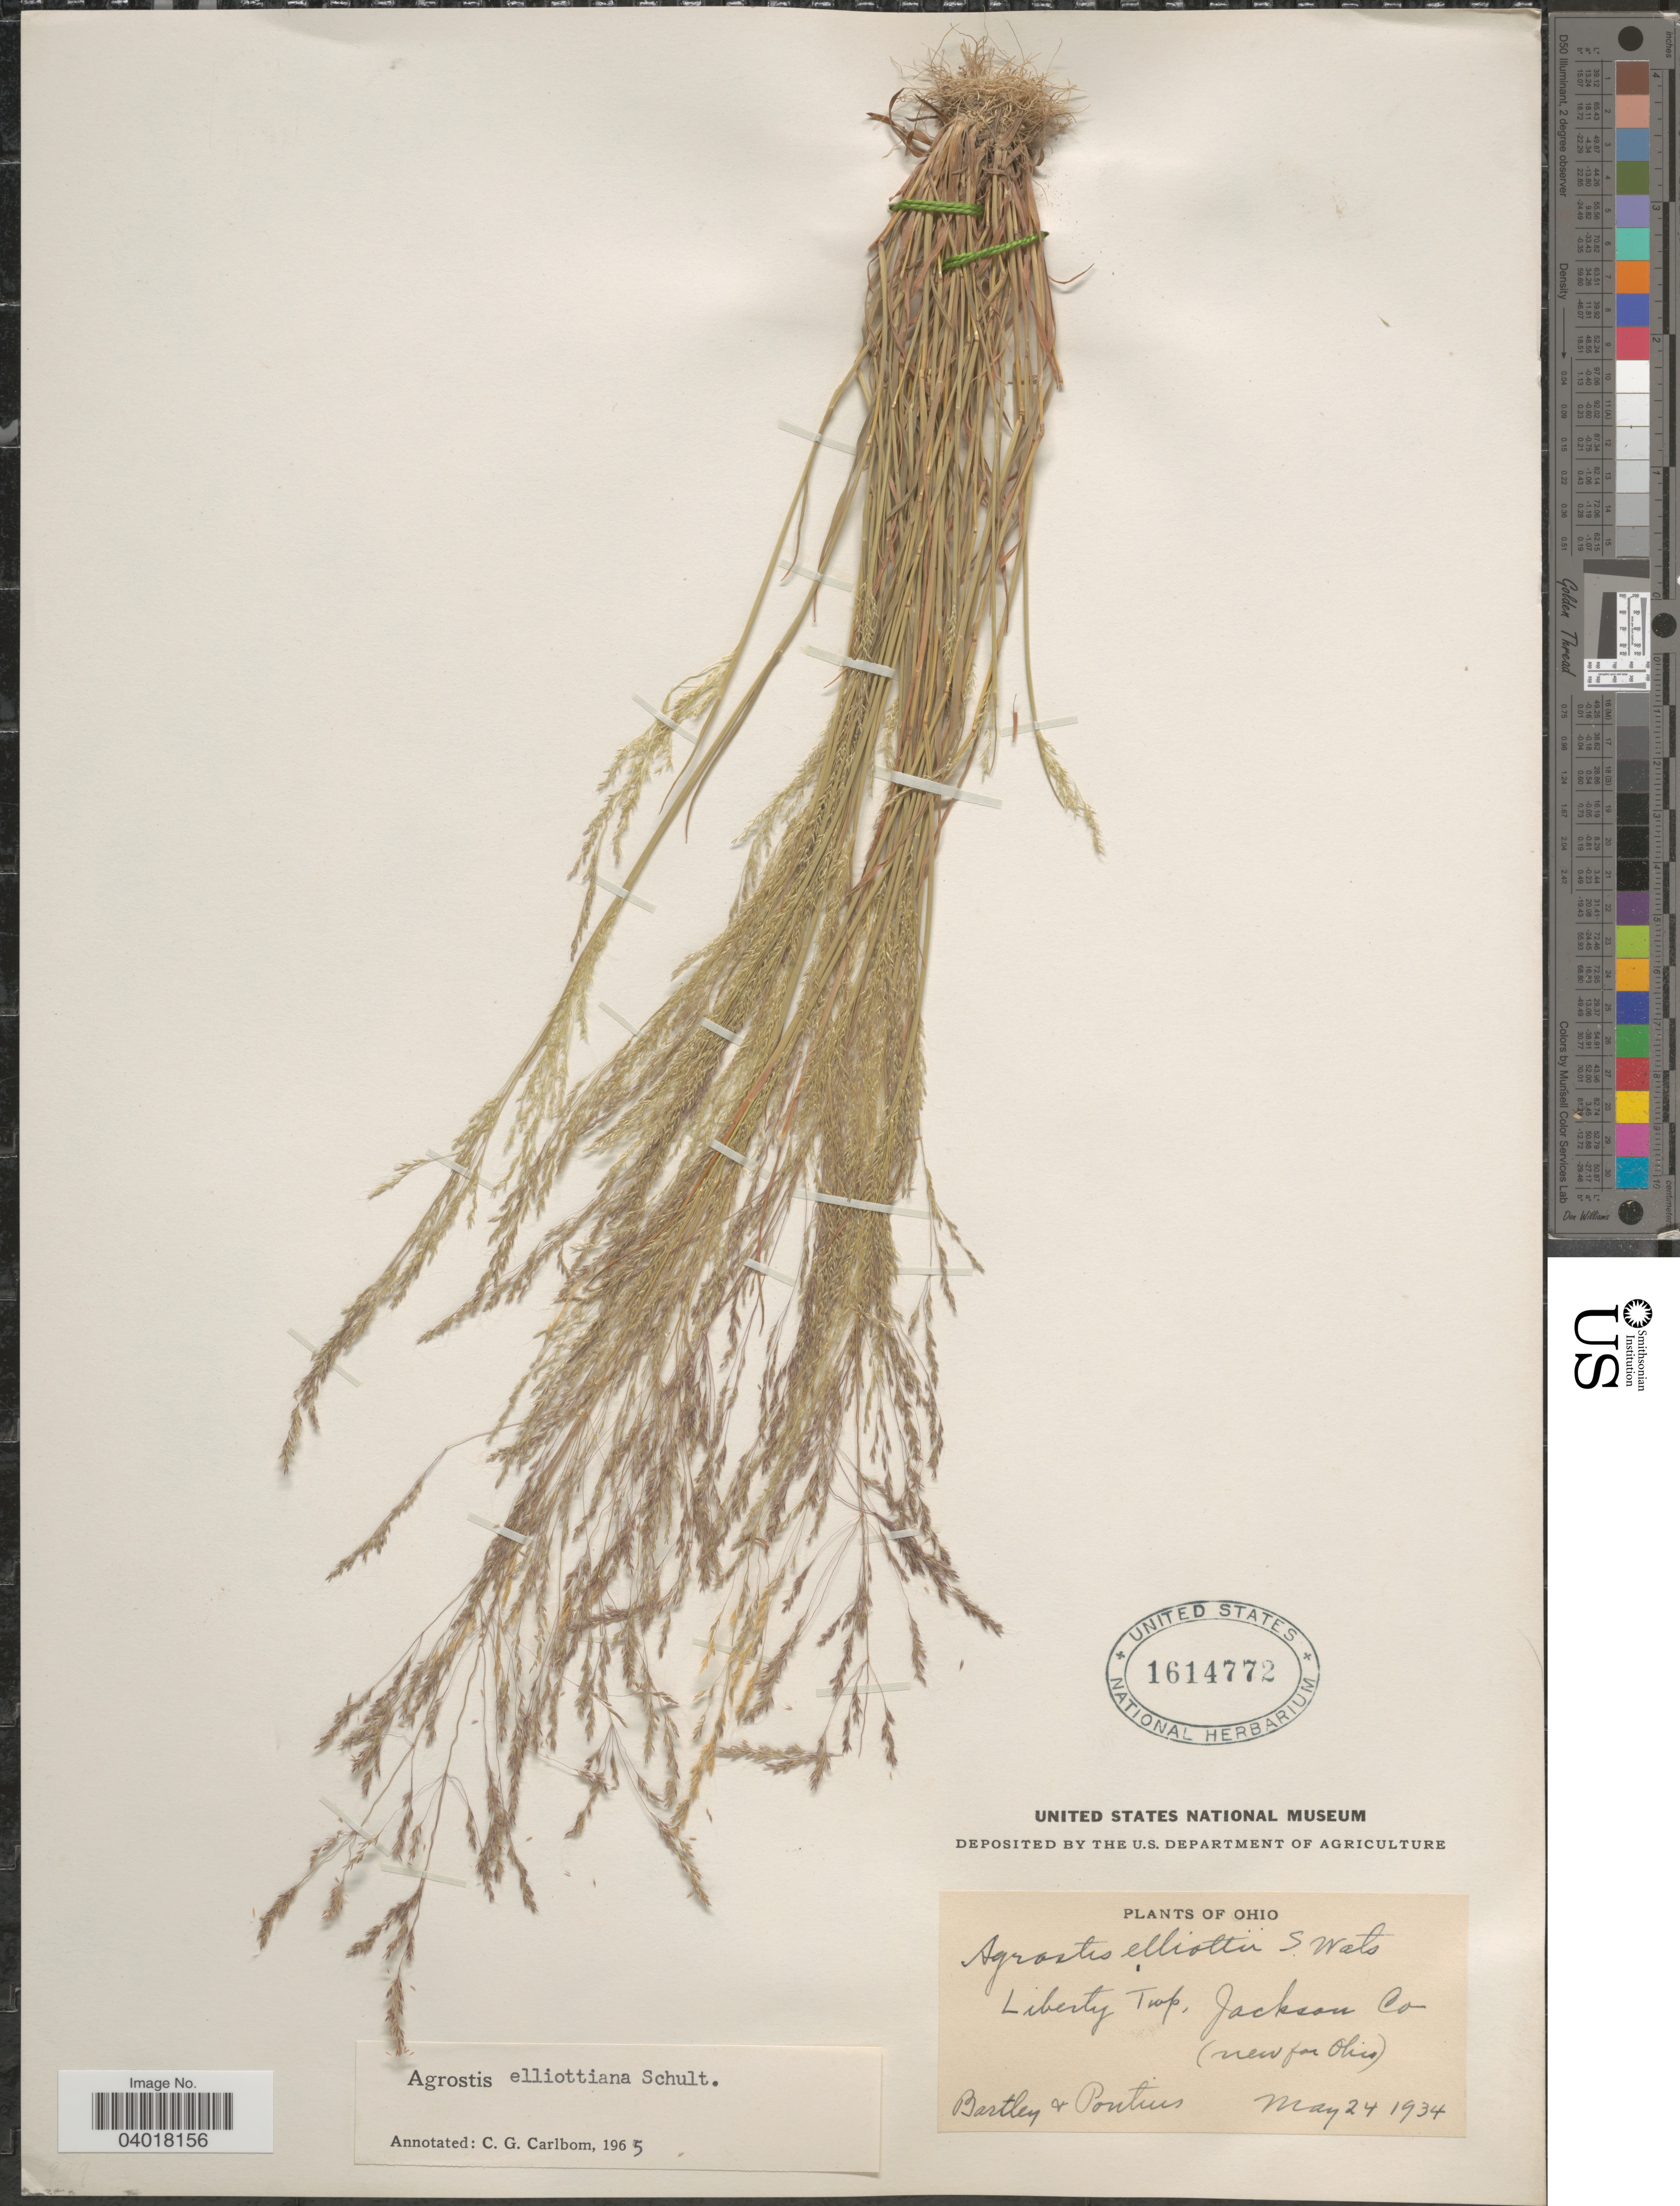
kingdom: Plantae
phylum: Tracheophyta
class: Liliopsida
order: Poales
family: Poaceae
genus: Agrostis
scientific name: Agrostis elliottiana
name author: Schult.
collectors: -. Bartley & L. Pontius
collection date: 1934-05-24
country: United States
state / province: Ohio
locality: Liberty Twp., Jackson Co (new for Ohio).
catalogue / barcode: US 1614772